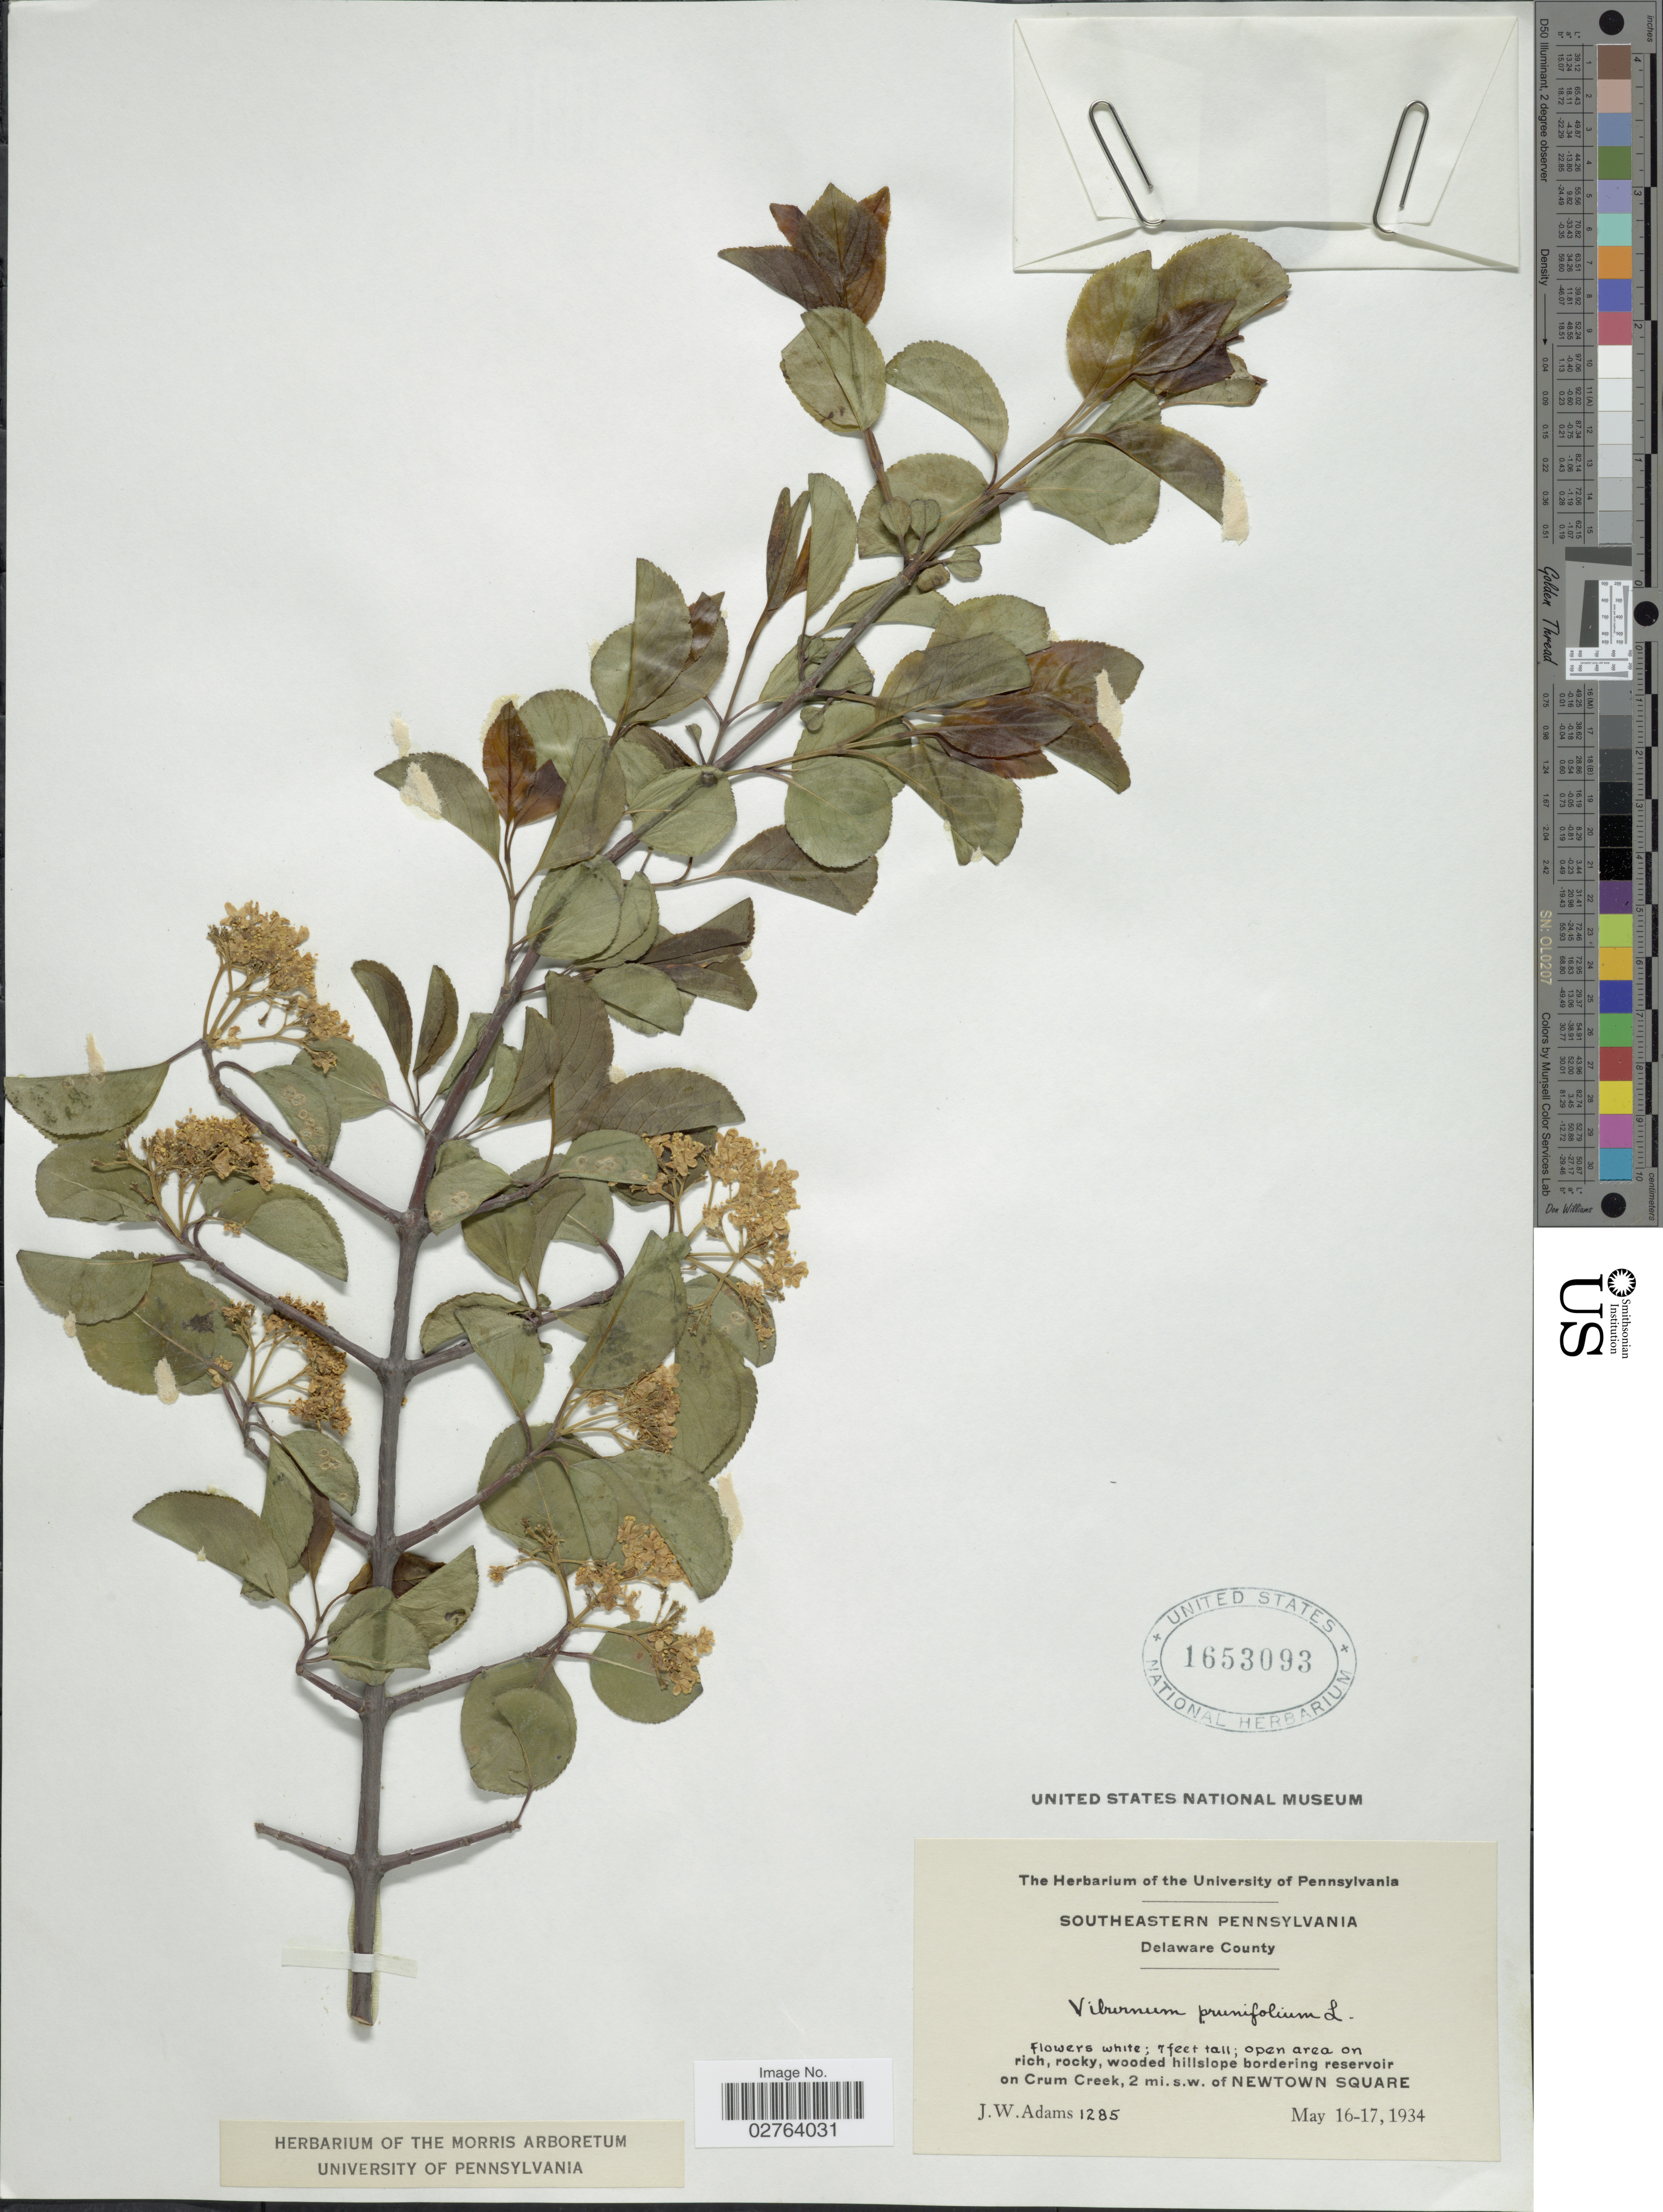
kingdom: Plantae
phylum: Tracheophyta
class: Magnoliopsida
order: Dipsacales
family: Viburnaceae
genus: Viburnum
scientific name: Viburnum prunifolium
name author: L.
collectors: J. Adams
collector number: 1285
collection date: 1934-05-16/1934-05-17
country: United States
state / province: Pennsylvania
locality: Southeastern Pennsylvania. Delaware County. On Crum Creek, 2 mi. s.w. of Newtown Square.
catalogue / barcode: US 1653093